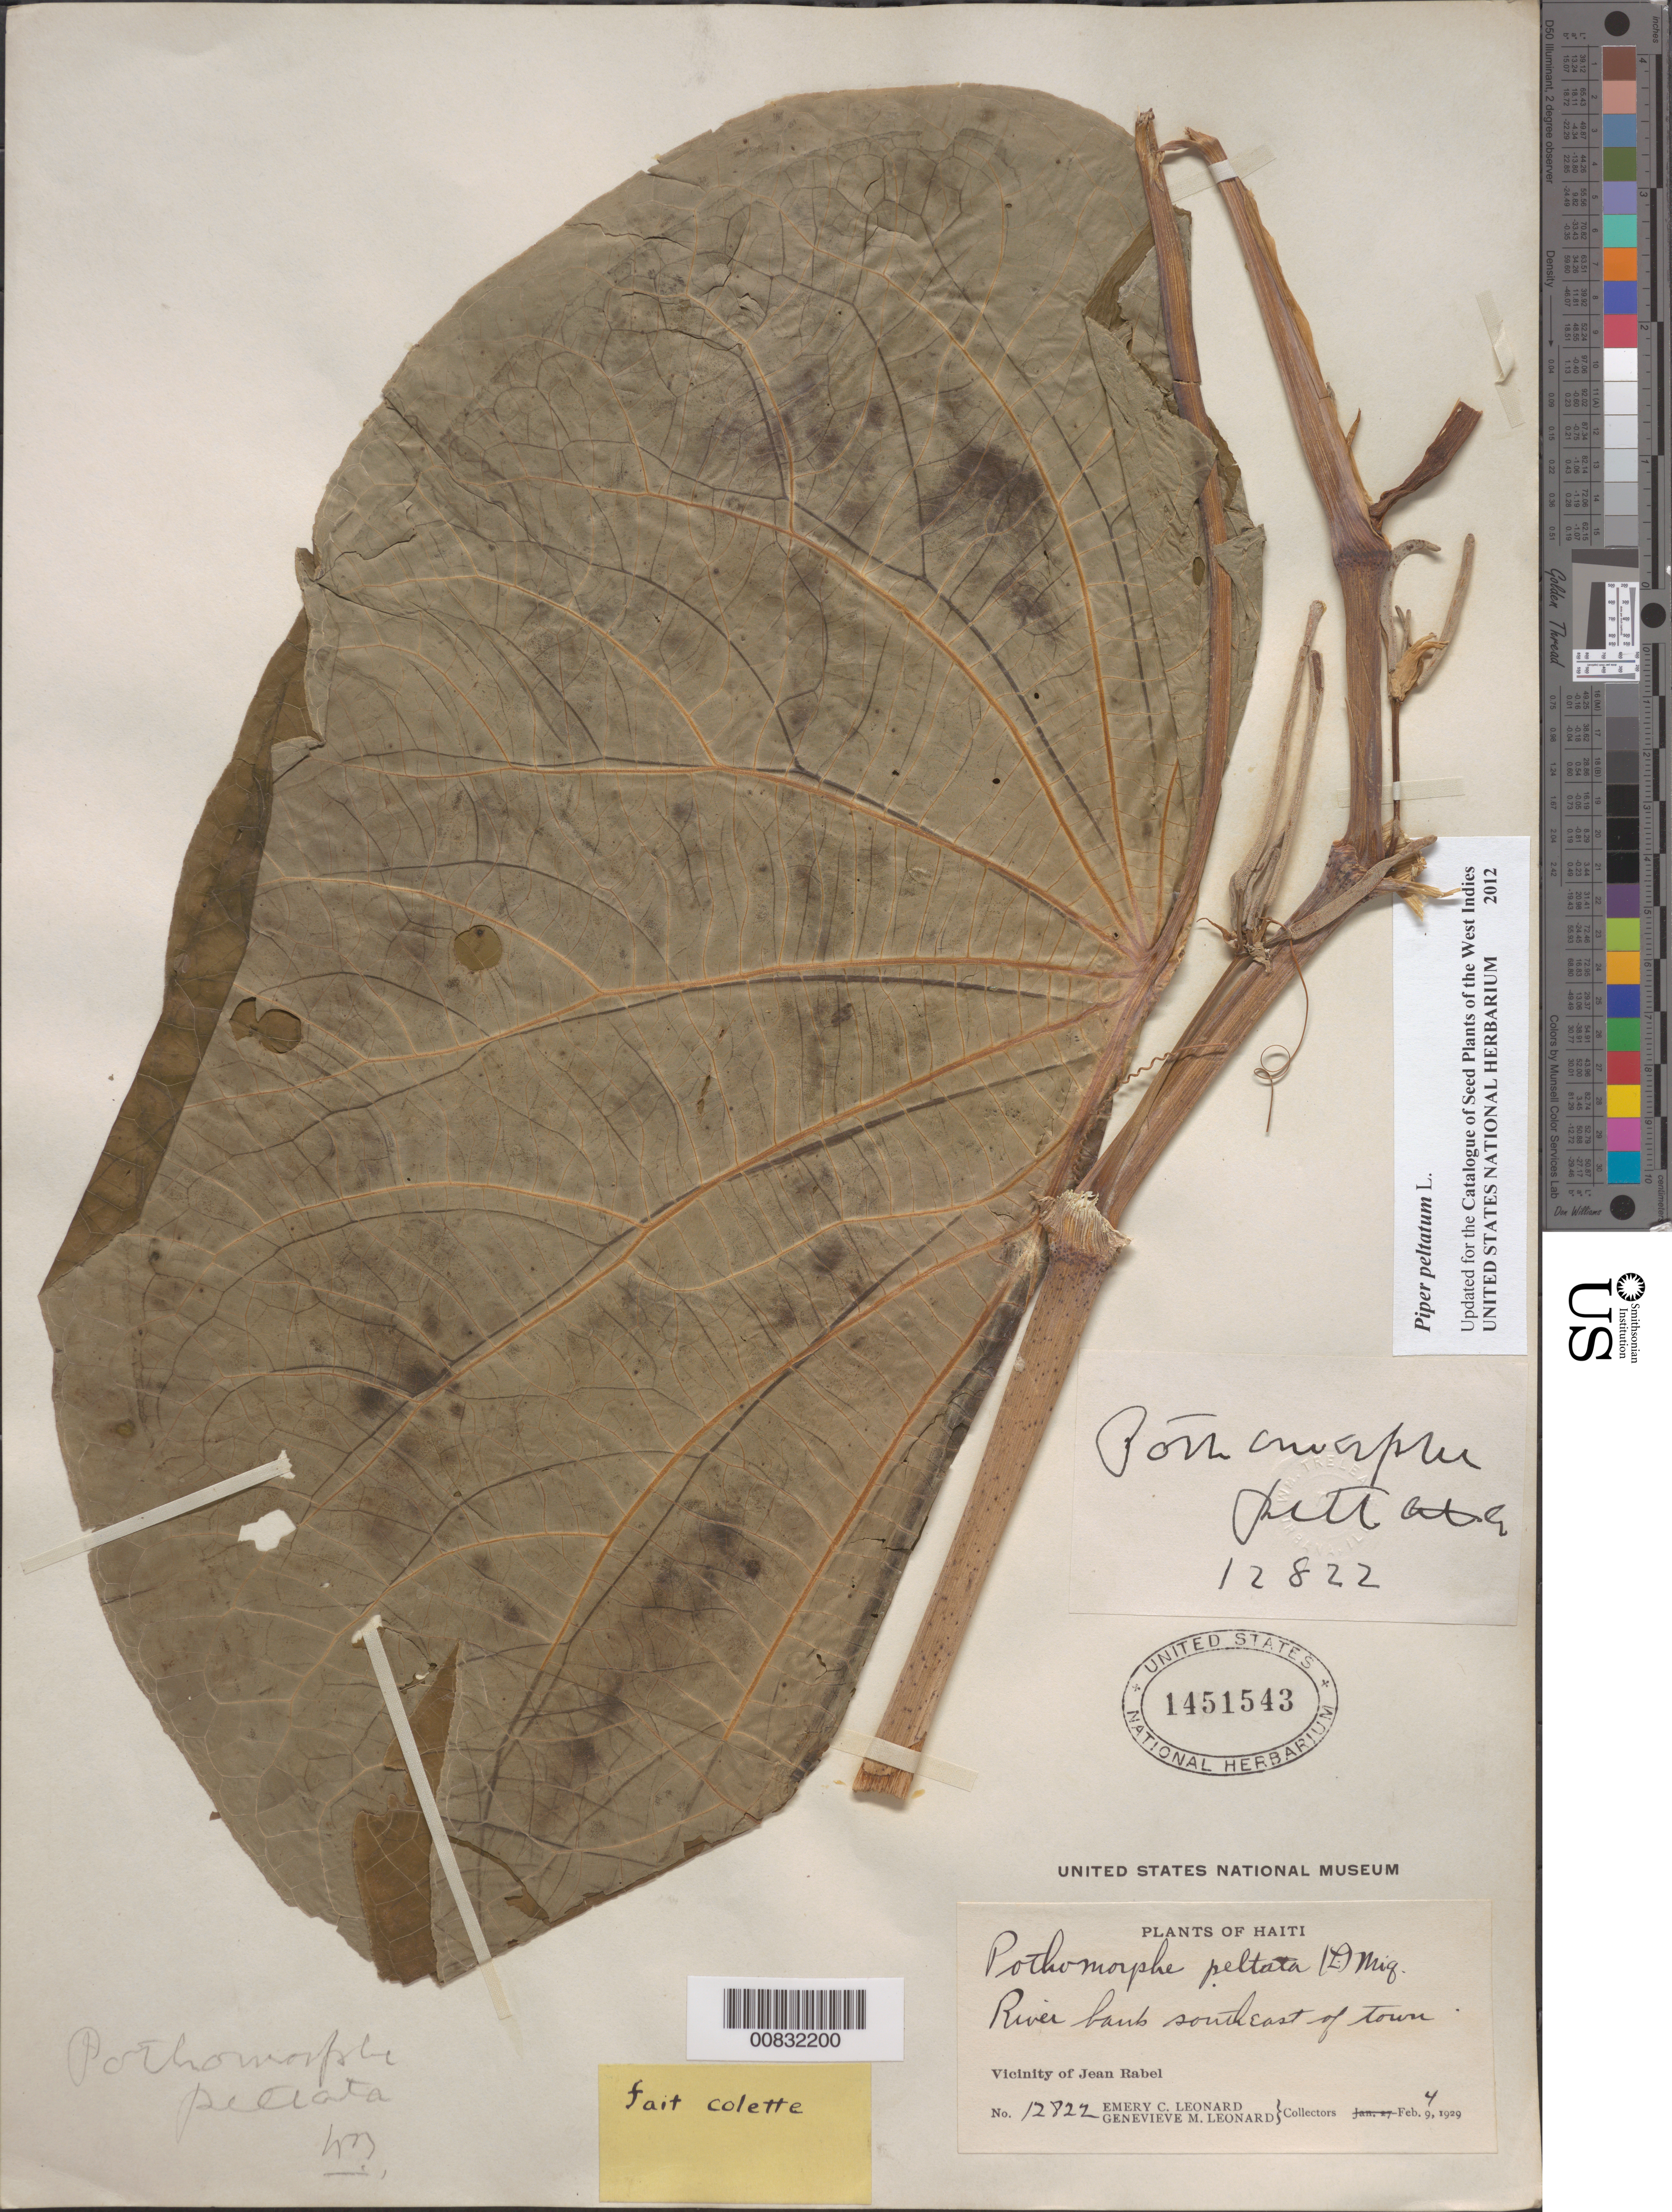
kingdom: Plantae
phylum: Tracheophyta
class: Magnoliopsida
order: Piperales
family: Piperaceae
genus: Piper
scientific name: Piper peltatum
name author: L.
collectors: E. C. Leonard & G. M. Leonard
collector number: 12822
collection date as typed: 04 Feb 1929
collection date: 1929-02-04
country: Haiti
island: Hispaniola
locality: Vicinity of Jean Rabel. River bank southeast of town.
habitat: River bank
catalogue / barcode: US 1451543